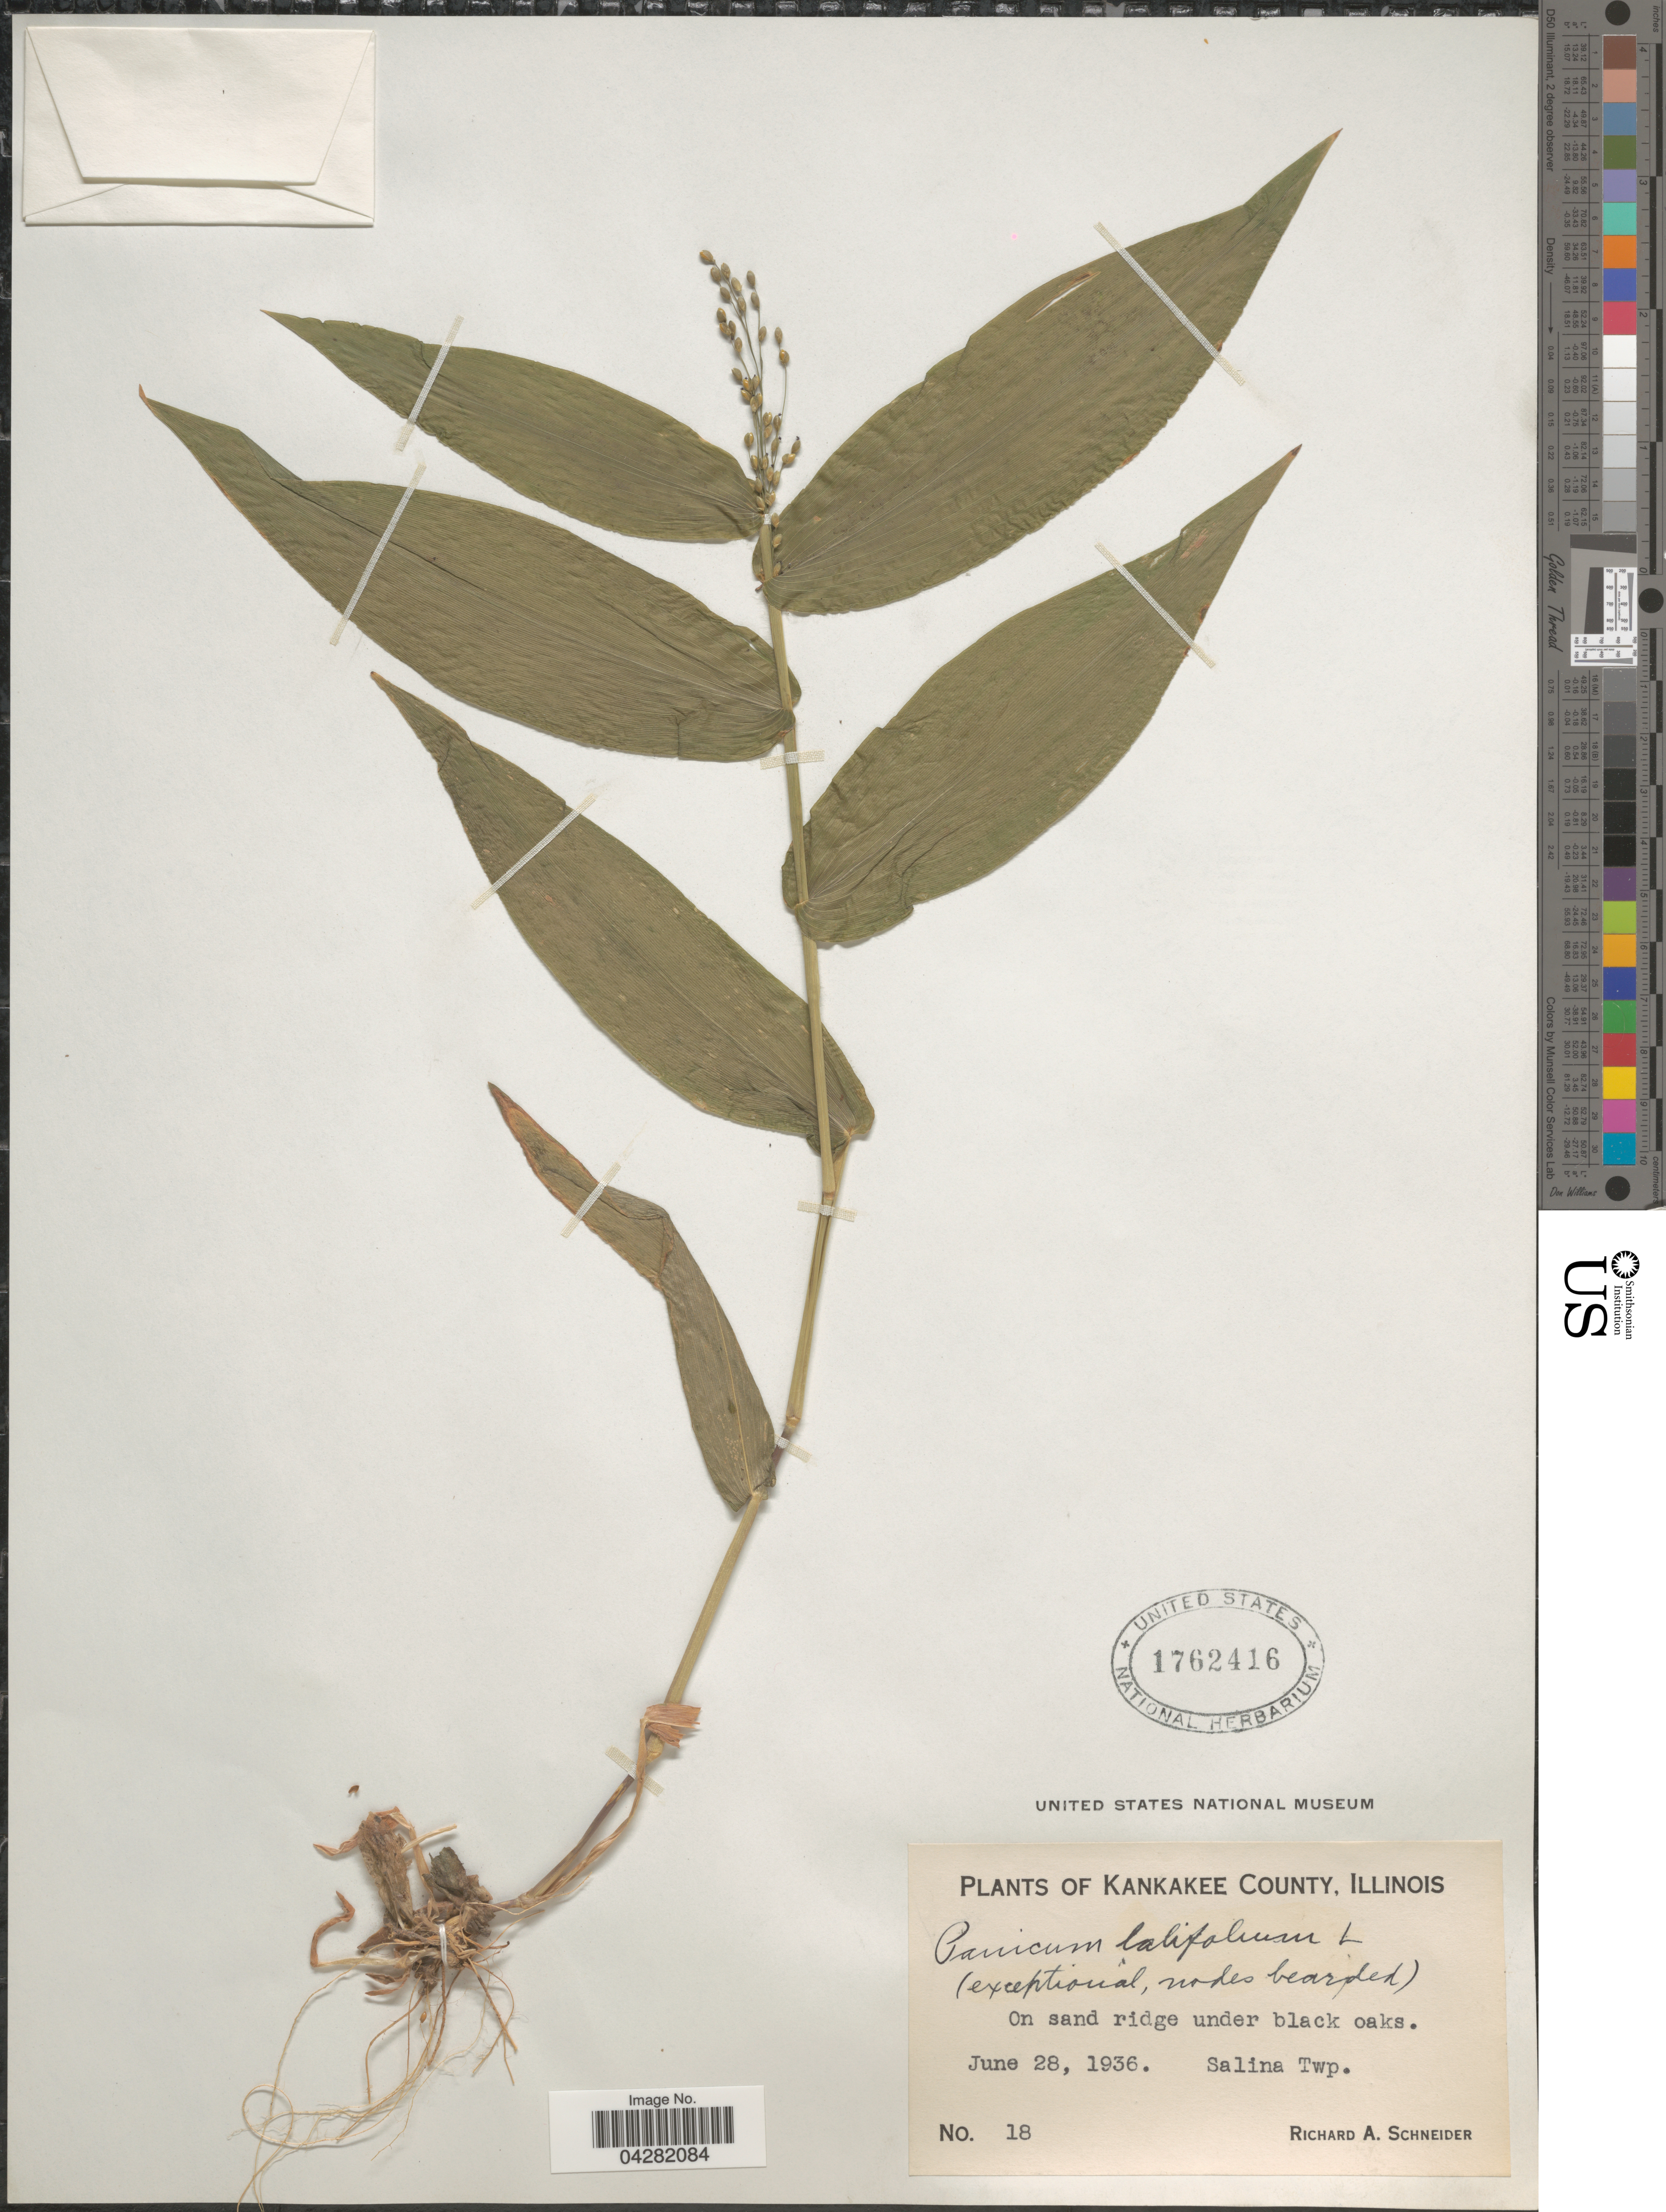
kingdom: Plantae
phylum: Tracheophyta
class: Liliopsida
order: Poales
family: Poaceae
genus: Dichanthelium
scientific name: Dichanthelium latifolium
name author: (L.) Harvill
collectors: R. A. Schneider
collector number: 18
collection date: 1936-06-28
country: United States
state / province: Illinois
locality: Kankakee County. Salina Twp.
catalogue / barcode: US 1762416